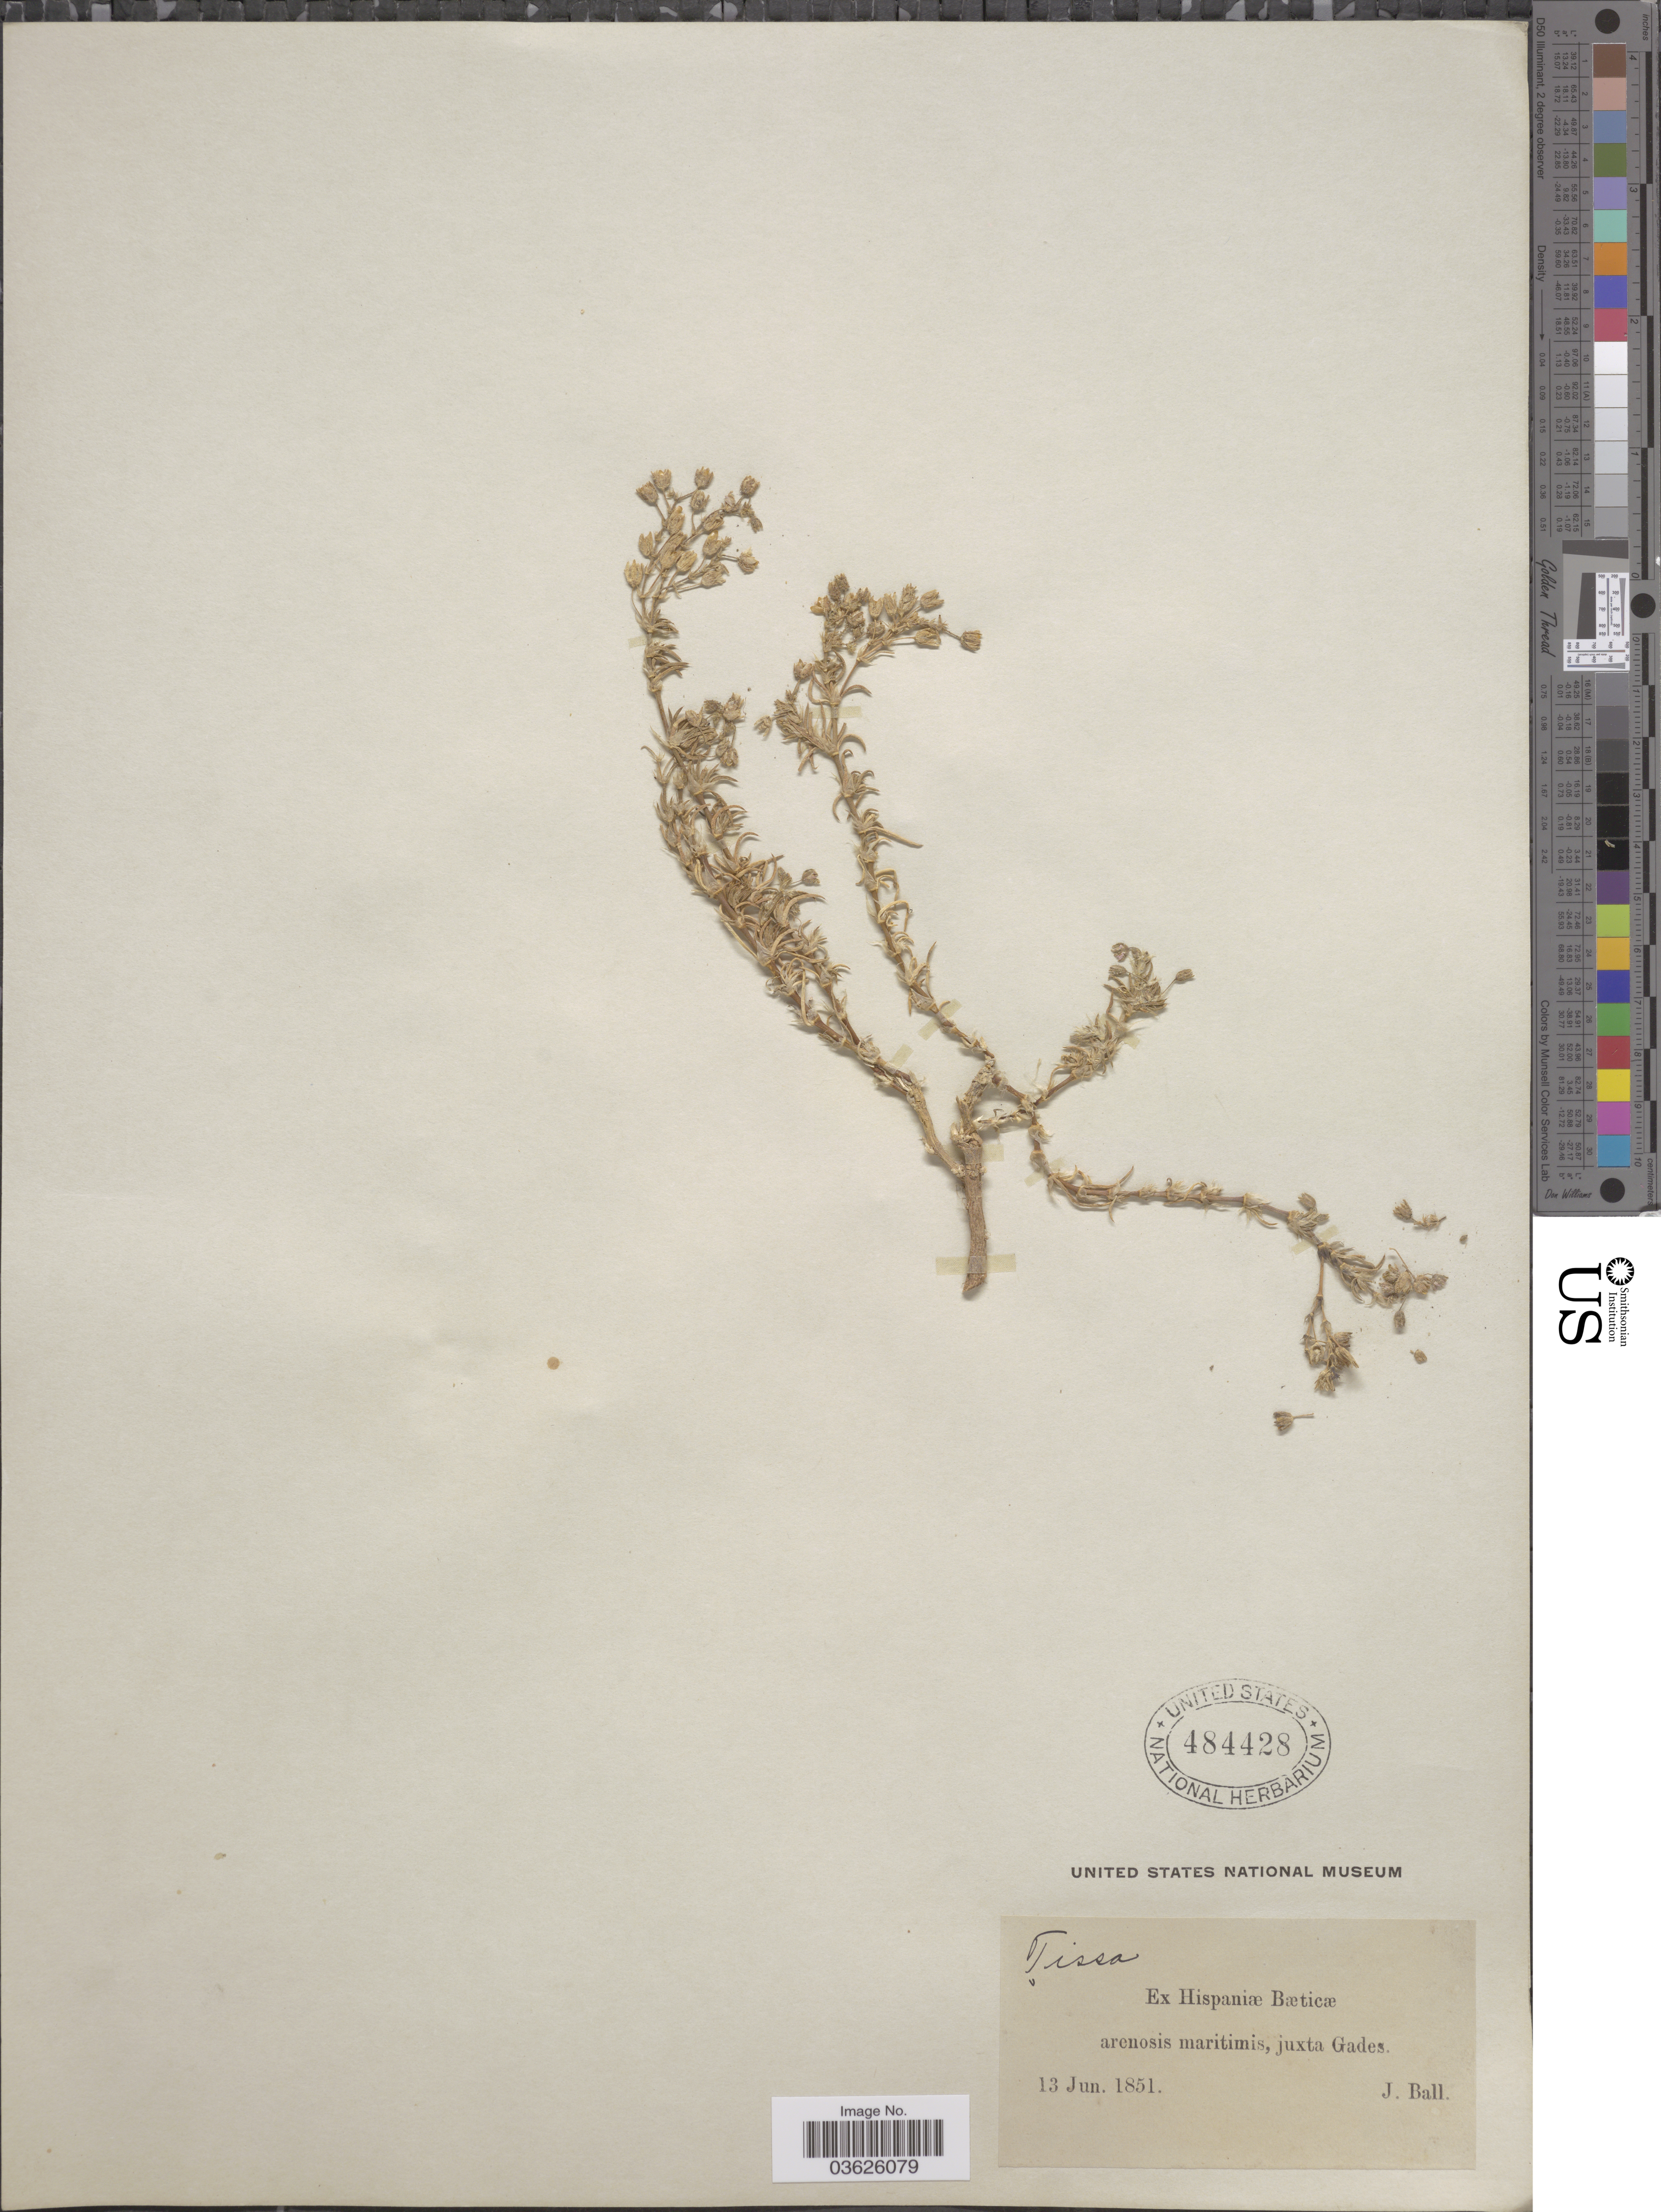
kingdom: Plantae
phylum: Tracheophyta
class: Magnoliopsida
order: Caryophyllales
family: Caryophyllaceae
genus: Tissa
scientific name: Tissa sp.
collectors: J. Ball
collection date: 1851-06-13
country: Spain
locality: Ex Hispaniæ Bæticæ arenosis maritimis, juxta Gades.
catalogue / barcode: US 484428